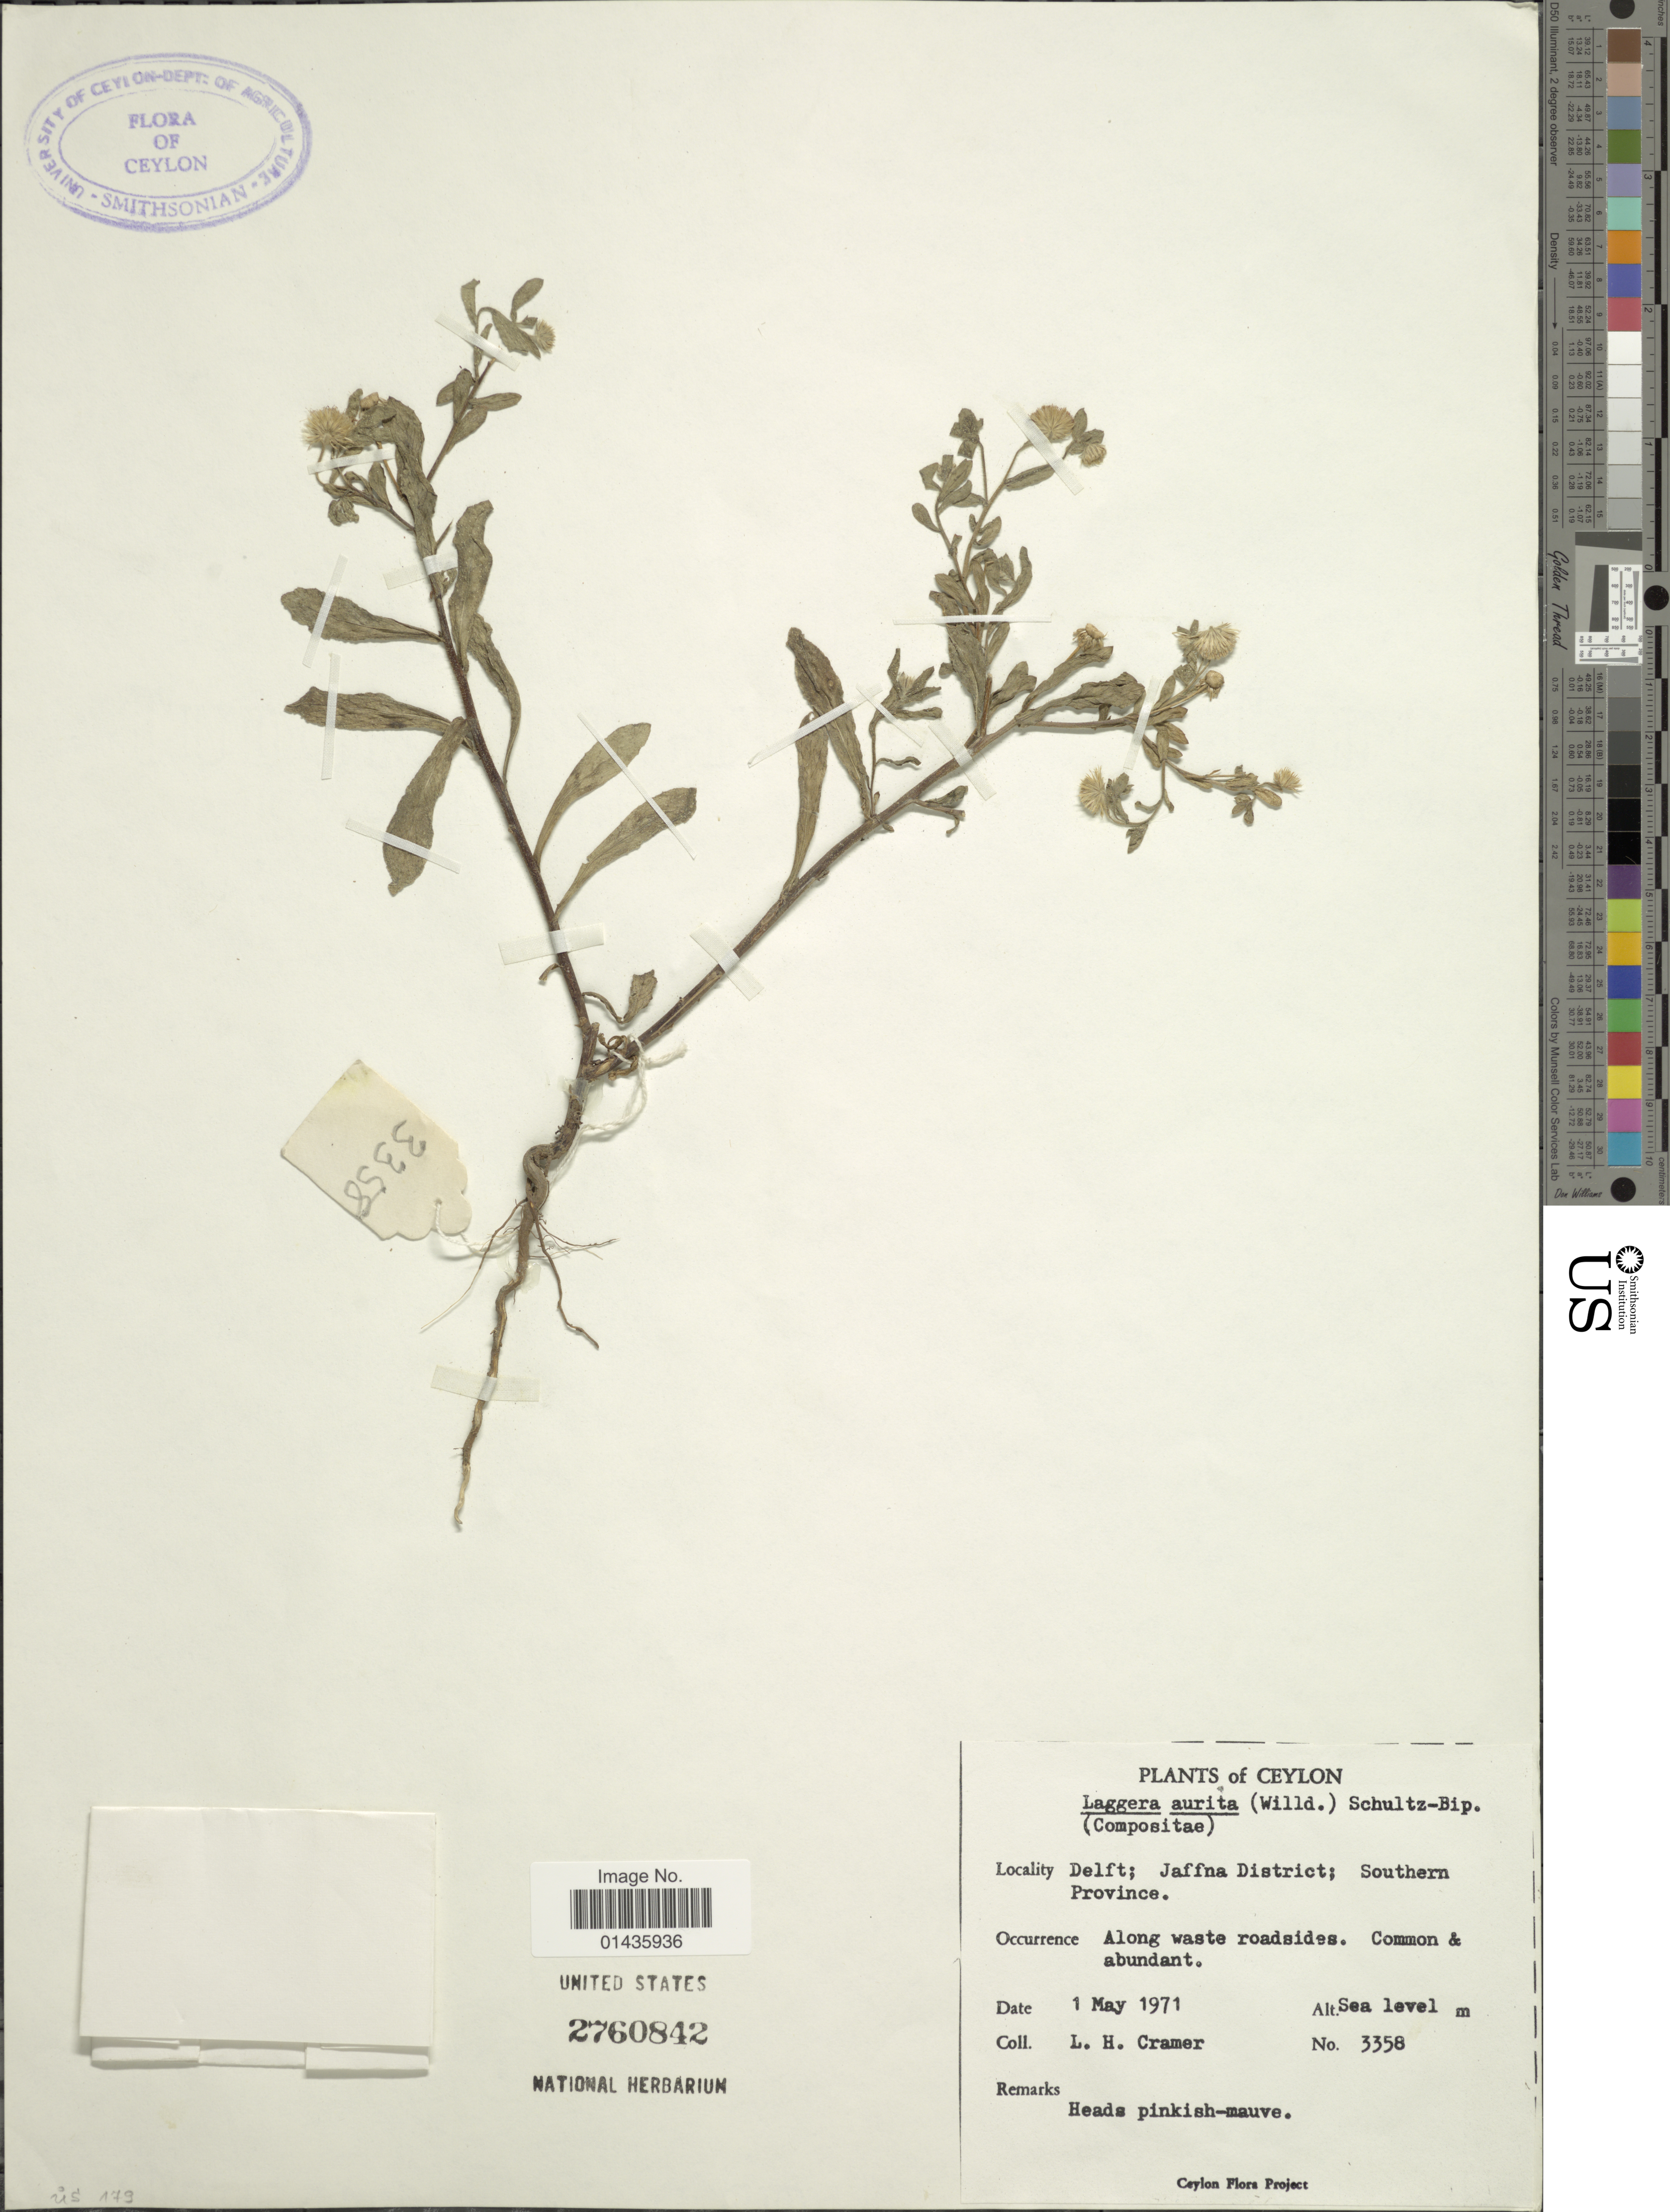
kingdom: Plantae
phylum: Tracheophyta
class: Magnoliopsida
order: Asterales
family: Asteraceae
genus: Laggera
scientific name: Laggera aurita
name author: (DC.) Sch. Bip. ex Schweinf.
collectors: L. H. Cramer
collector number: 3358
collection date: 1971-05-01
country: Sri Lanka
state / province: Southern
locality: Ceylon, Delft, Jaffna District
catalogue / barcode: US 2760842